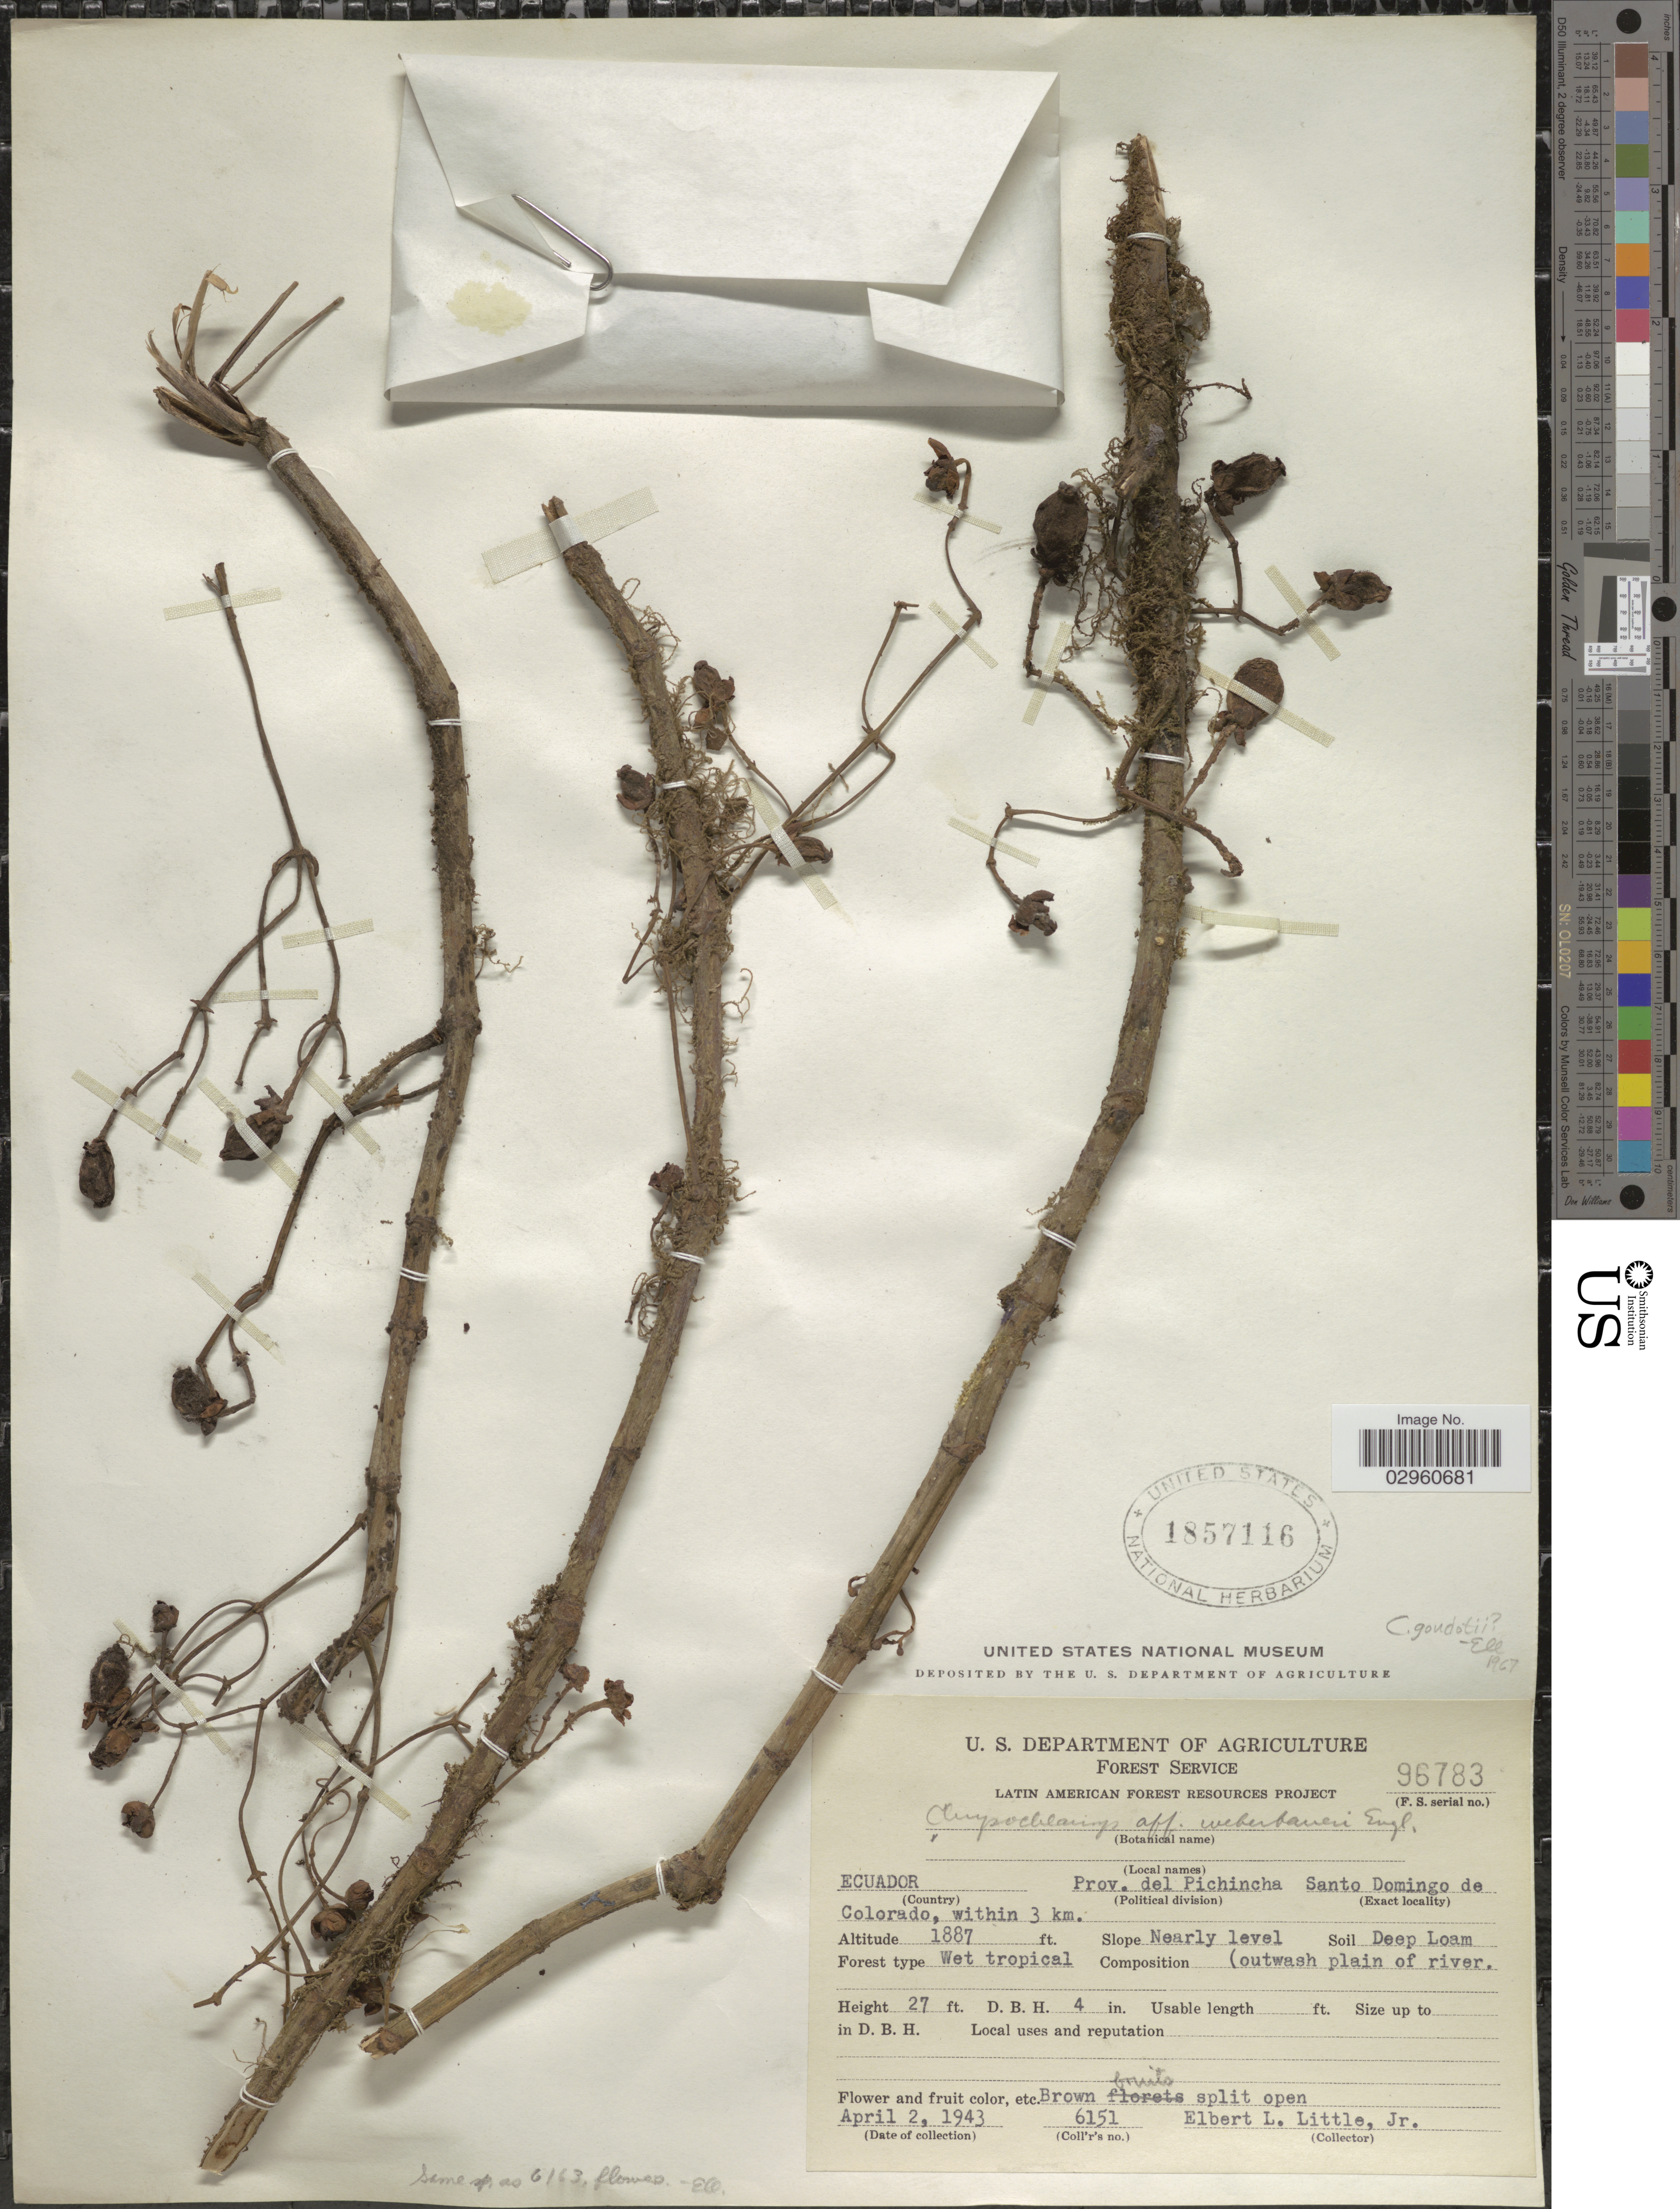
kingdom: Plantae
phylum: Tracheophyta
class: Magnoliopsida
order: Malpighiales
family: Clusiaceae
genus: Chrysochlamys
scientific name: Chrysochlamys weberbaueri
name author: Engl.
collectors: E. L. Little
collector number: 6151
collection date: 1943-04-02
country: Ecuador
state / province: Pichincha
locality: Prov. del Pichincha. Santo Domingo de Colorado, within 3 km.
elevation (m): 575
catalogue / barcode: US 1857116